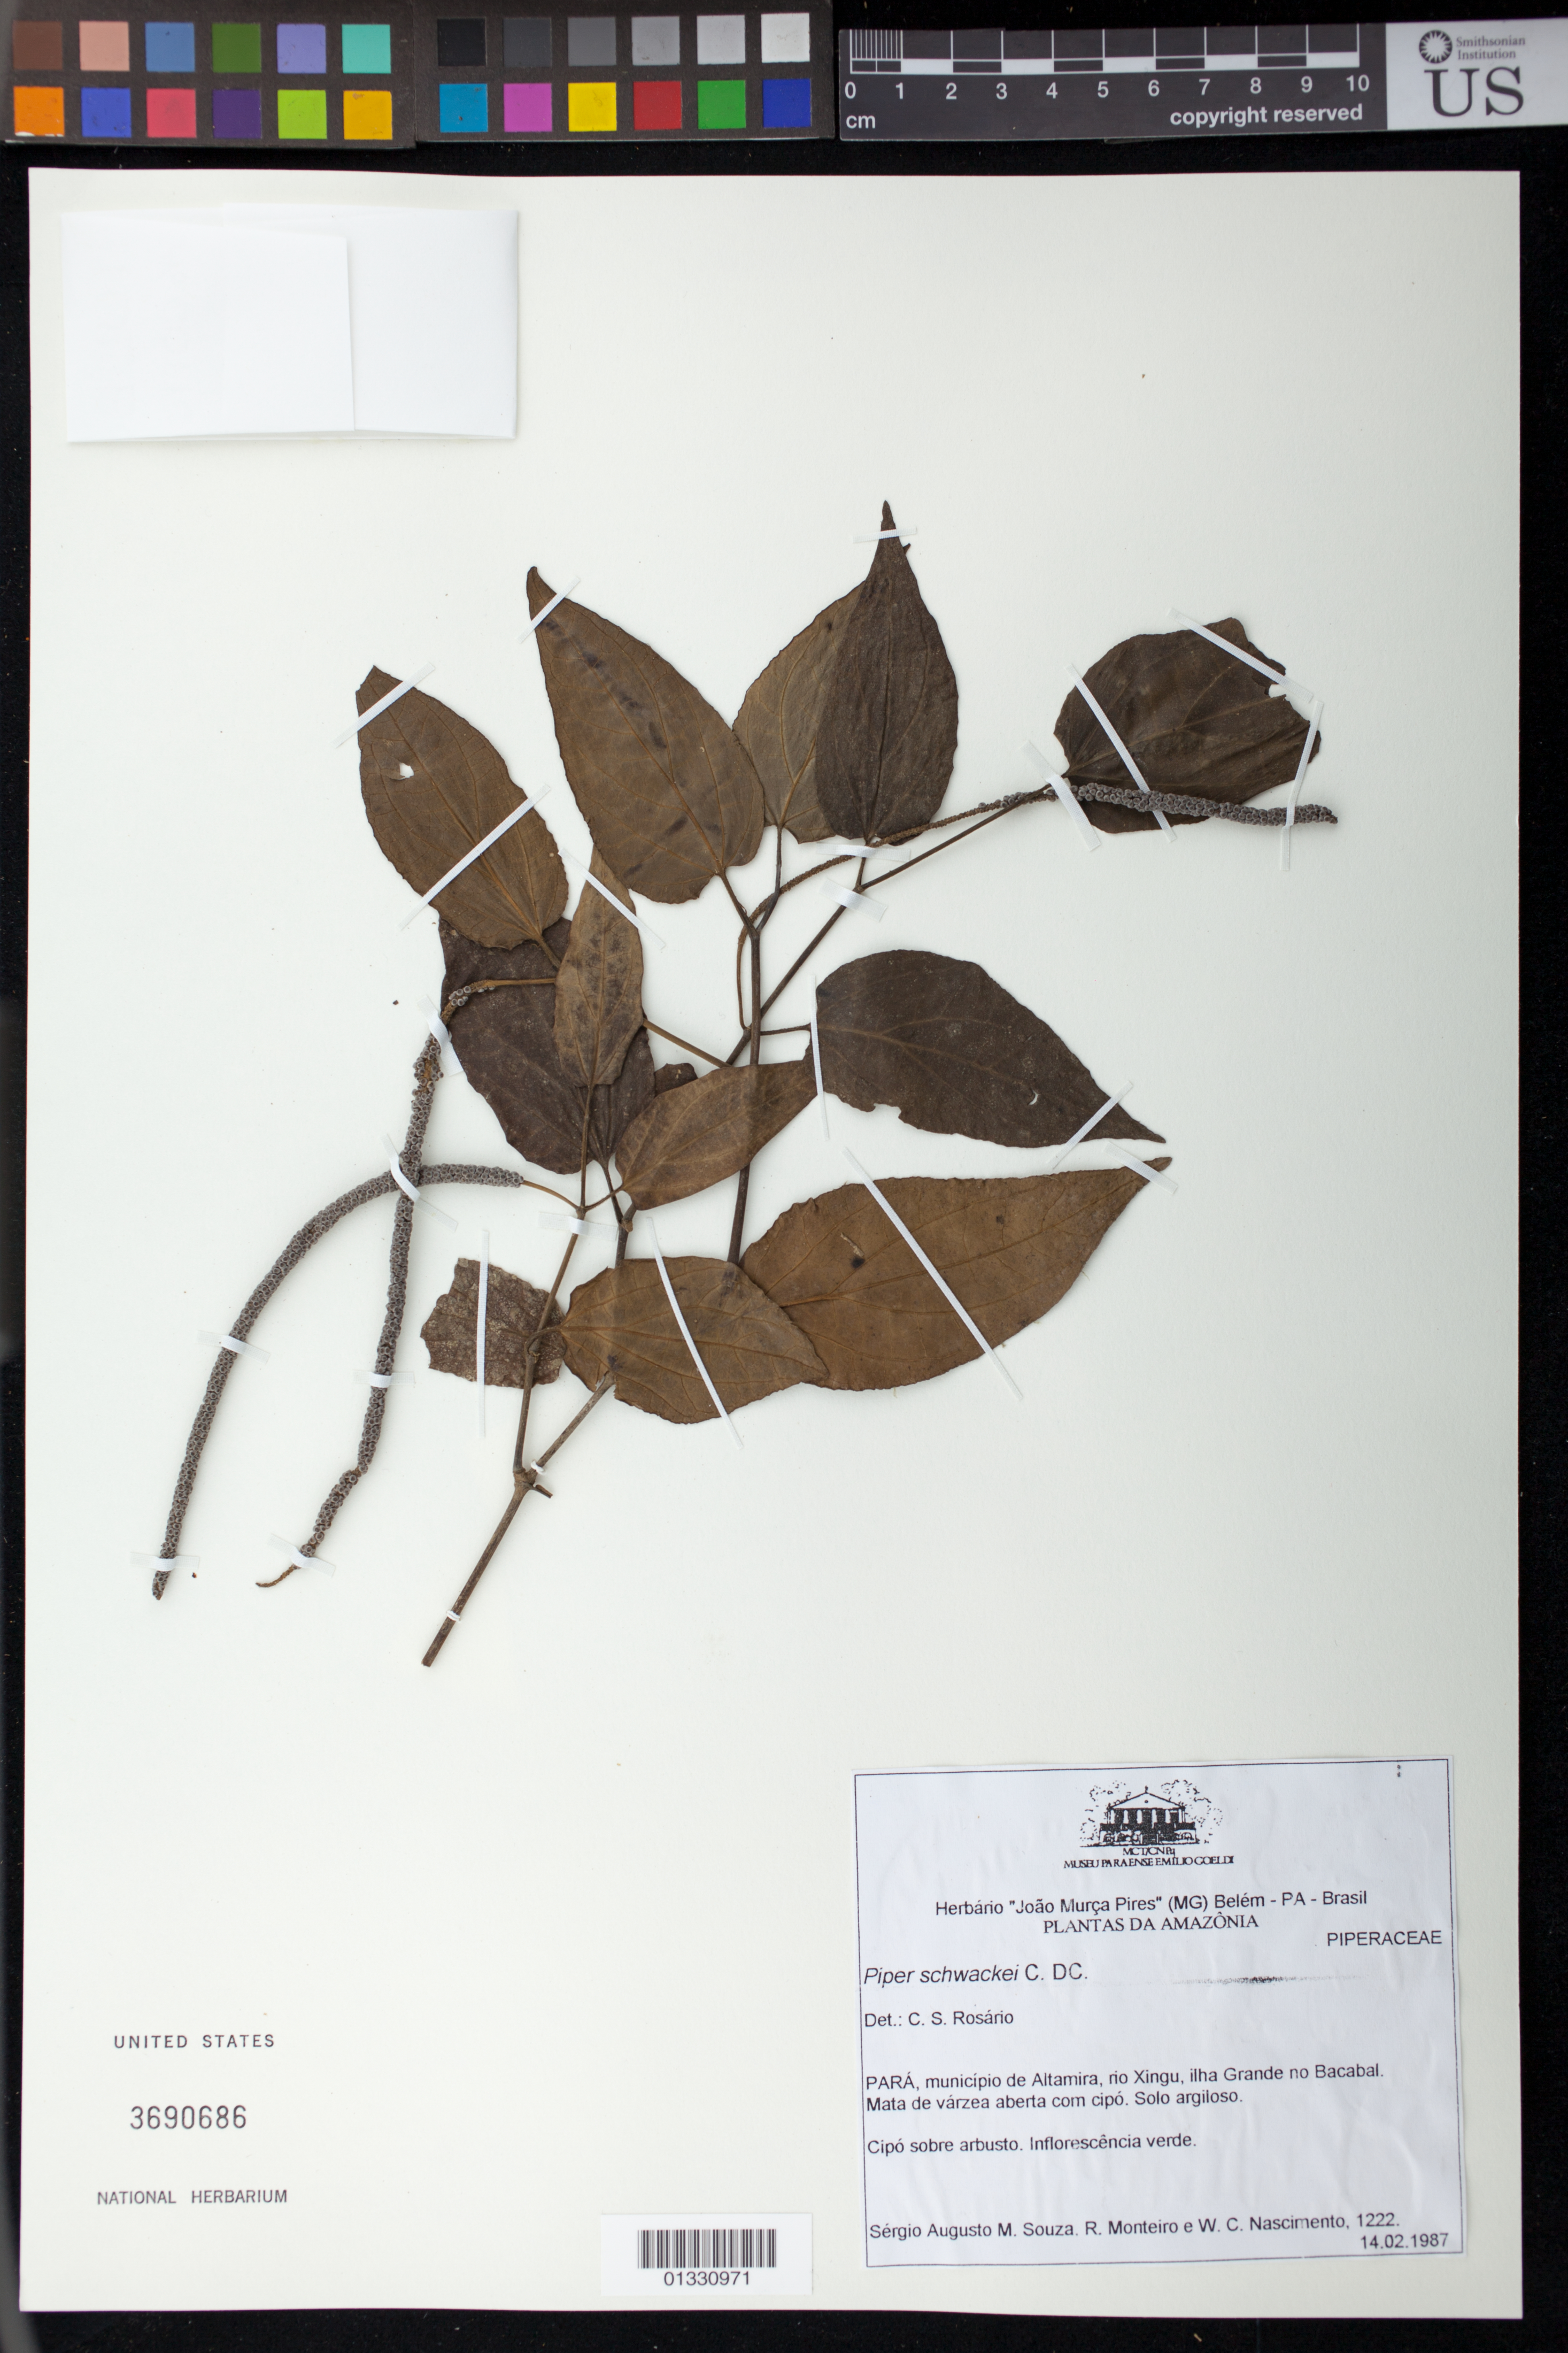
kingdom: Plantae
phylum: Tracheophyta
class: Magnoliopsida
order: Piperales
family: Piperaceae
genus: Piper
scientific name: Piper schwackei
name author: C. DC.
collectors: S. A. M. Souza, R. Monteiro & W. C. Nascimento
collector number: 1222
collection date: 1987-02-14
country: Brazil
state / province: Pará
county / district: Altamira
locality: Rio Xingu, Ilha Grande no Bacabal.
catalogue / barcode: US 3690686